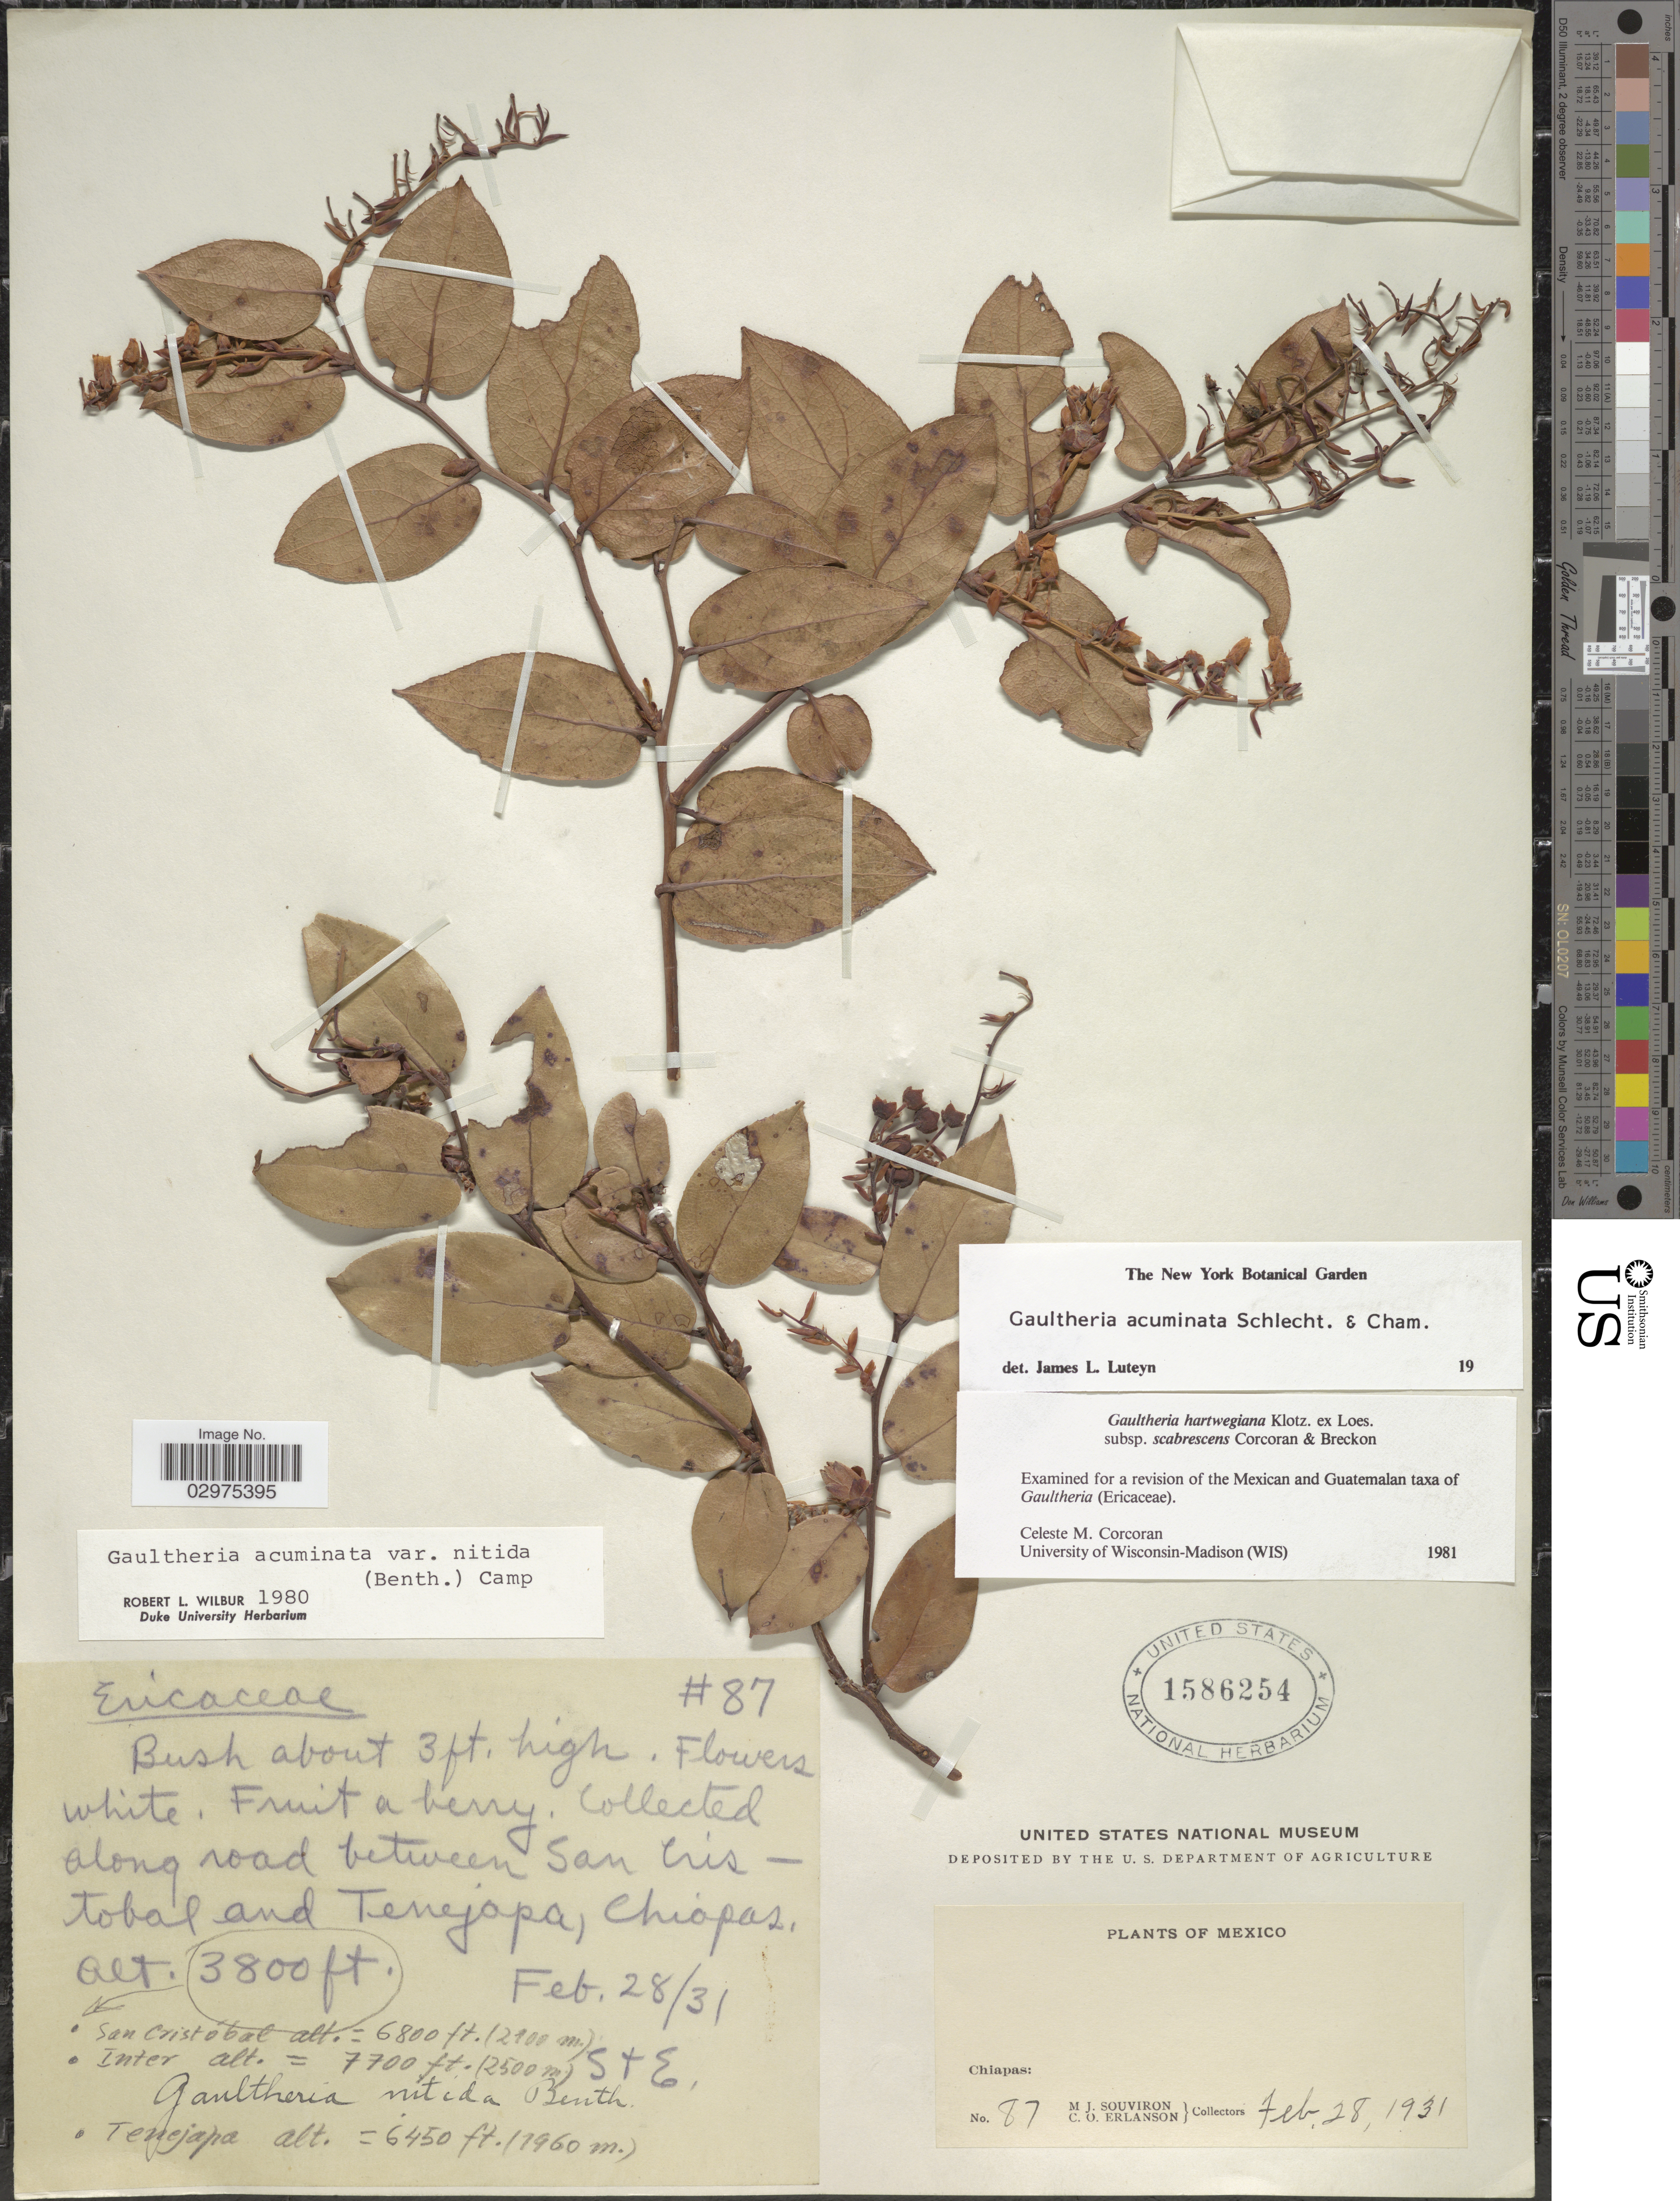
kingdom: Plantae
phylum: Tracheophyta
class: Magnoliopsida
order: Ericales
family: Ericaceae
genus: Gaultheria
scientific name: Gaultheria acuminata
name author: Schltdl. & Cham.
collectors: M. J. Souviron & C. O. Erlanson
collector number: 87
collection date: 1931-02-28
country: Mexico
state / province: Chiapas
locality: Along road between San Cristobal and Tenejapa.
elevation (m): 1158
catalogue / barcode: US 1586254